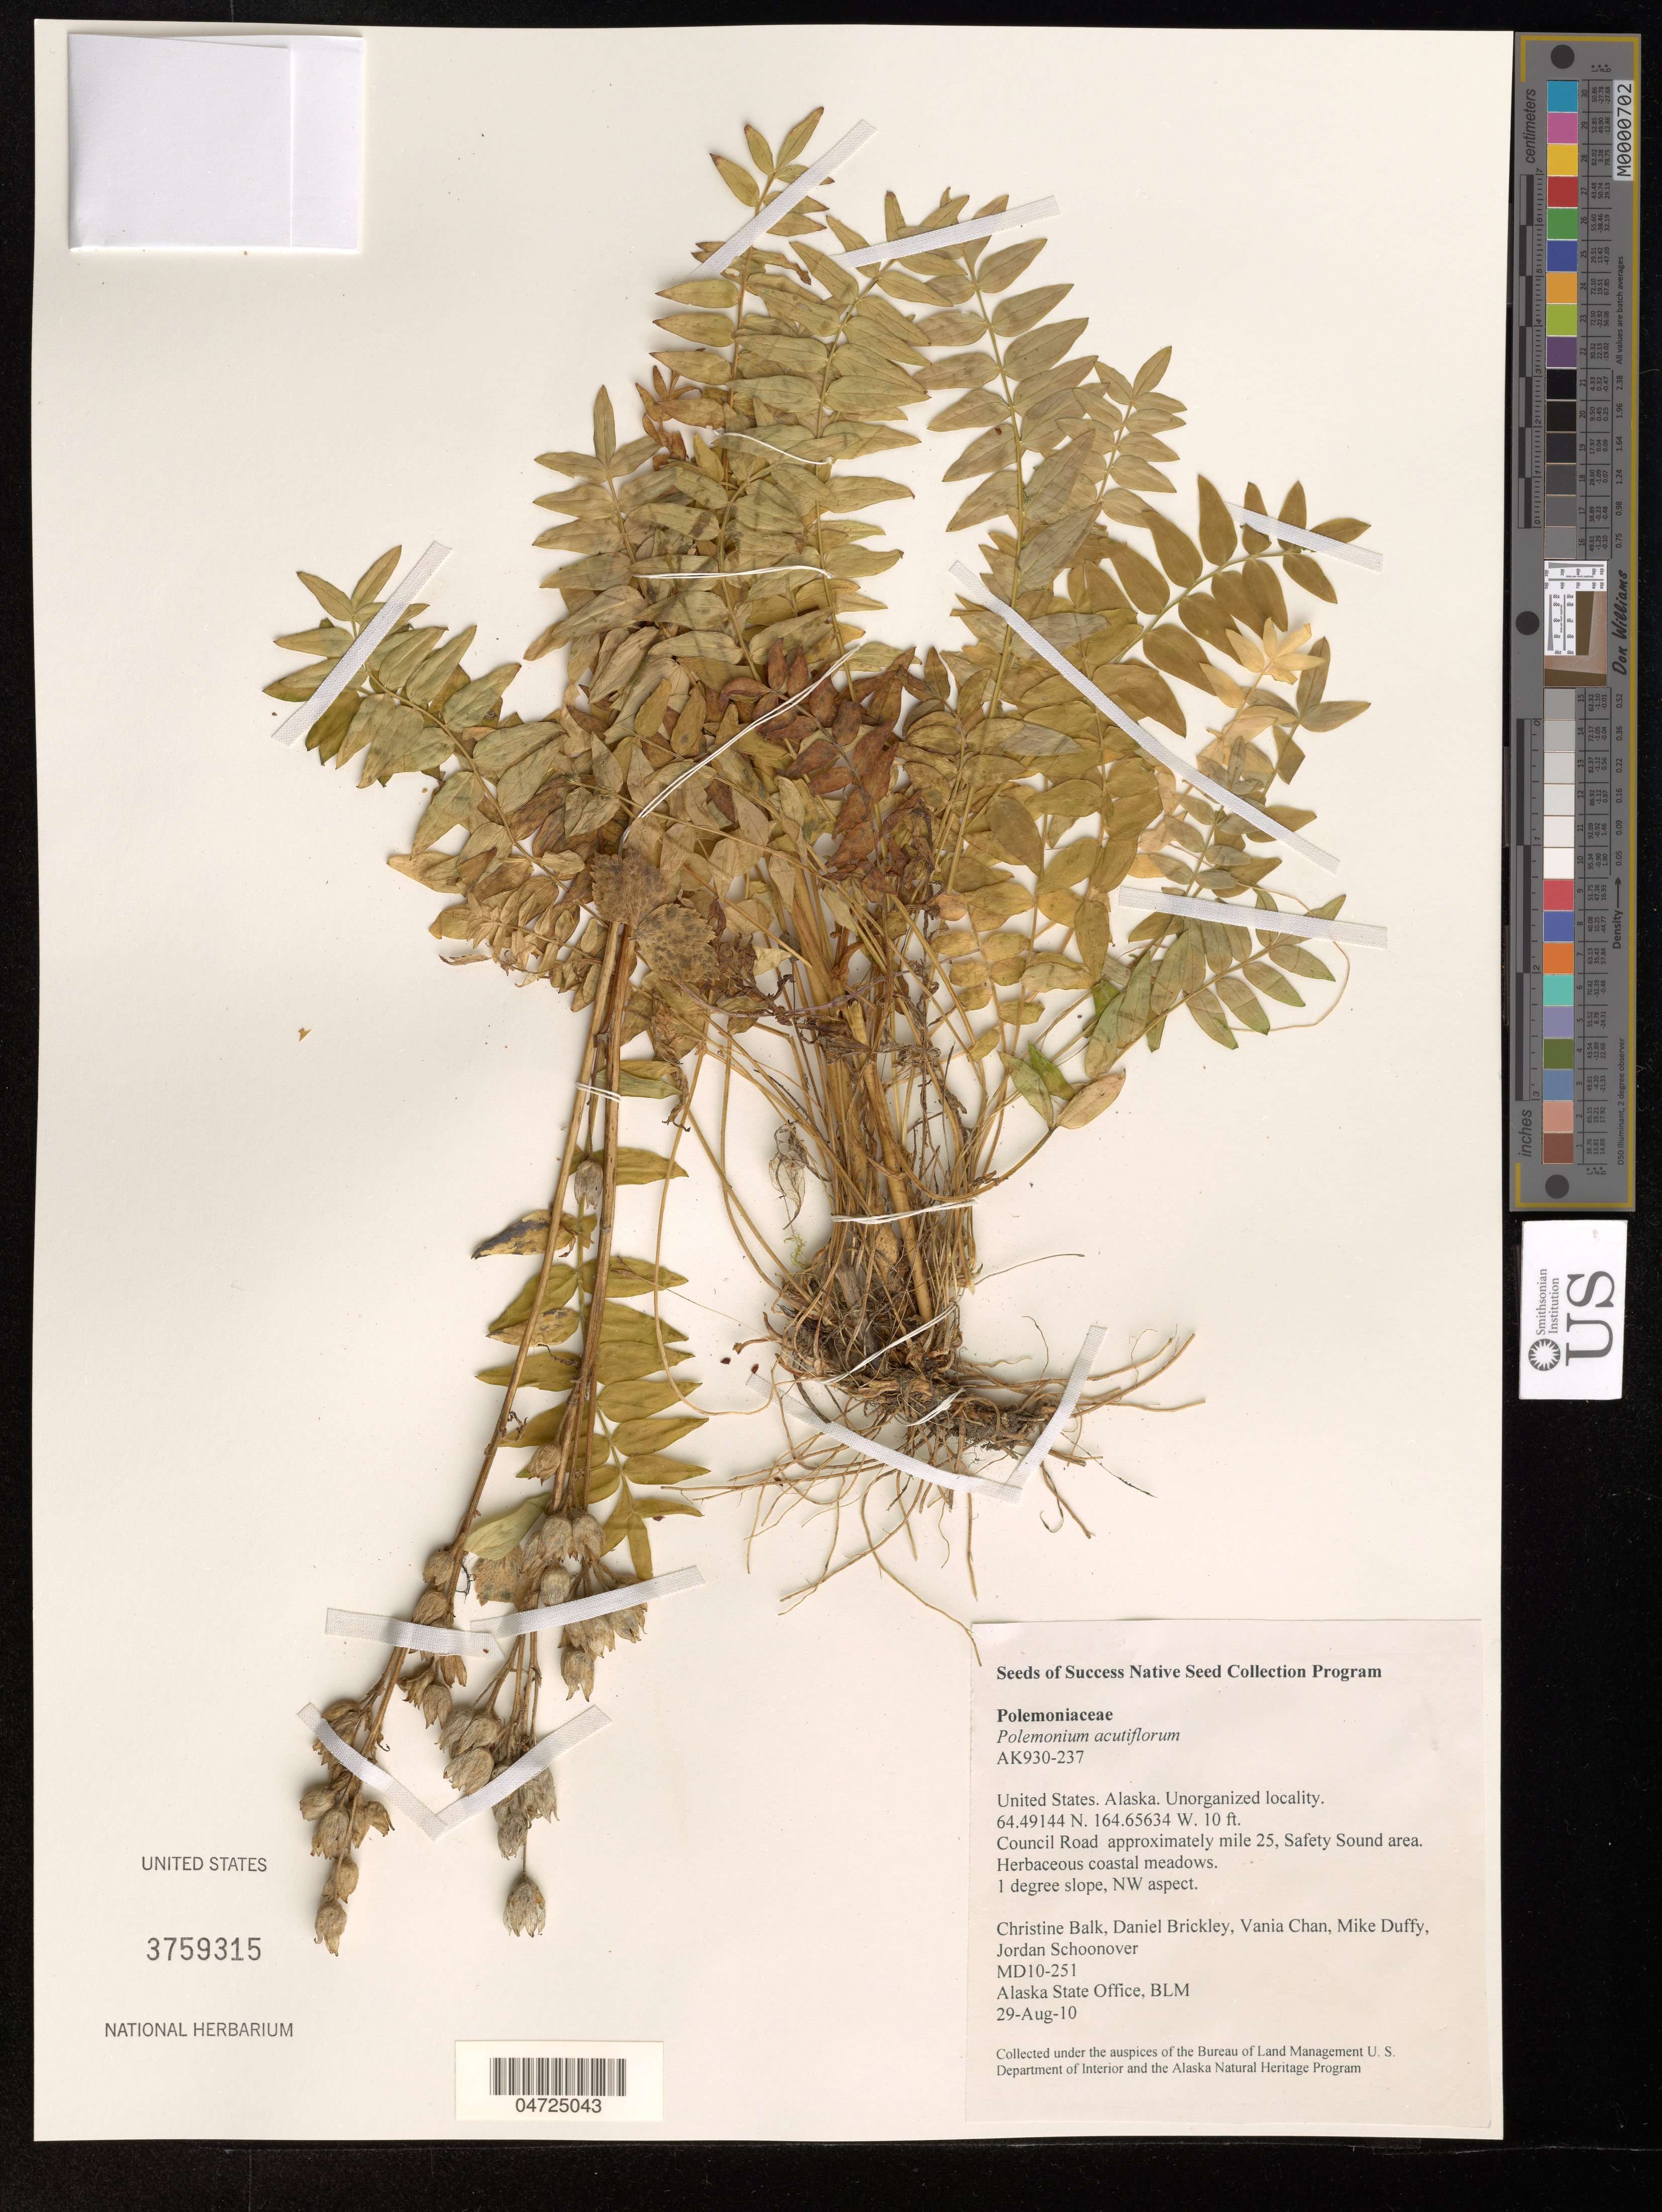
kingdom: Plantae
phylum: Tracheophyta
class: Magnoliopsida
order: Ericales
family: Polemoniaceae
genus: Polemonium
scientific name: Polemonium acutiflorum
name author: Willd. ex Roem. & Schult.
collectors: C. Balk, D. Brickley, V. Chan & M. Duffy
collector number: MD10-251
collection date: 2010-08-29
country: United States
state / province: Alaska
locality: Council Road approximately mile 25, Safety Sound area. 1 degree slope, NW aspect.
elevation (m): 3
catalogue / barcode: US 3759315